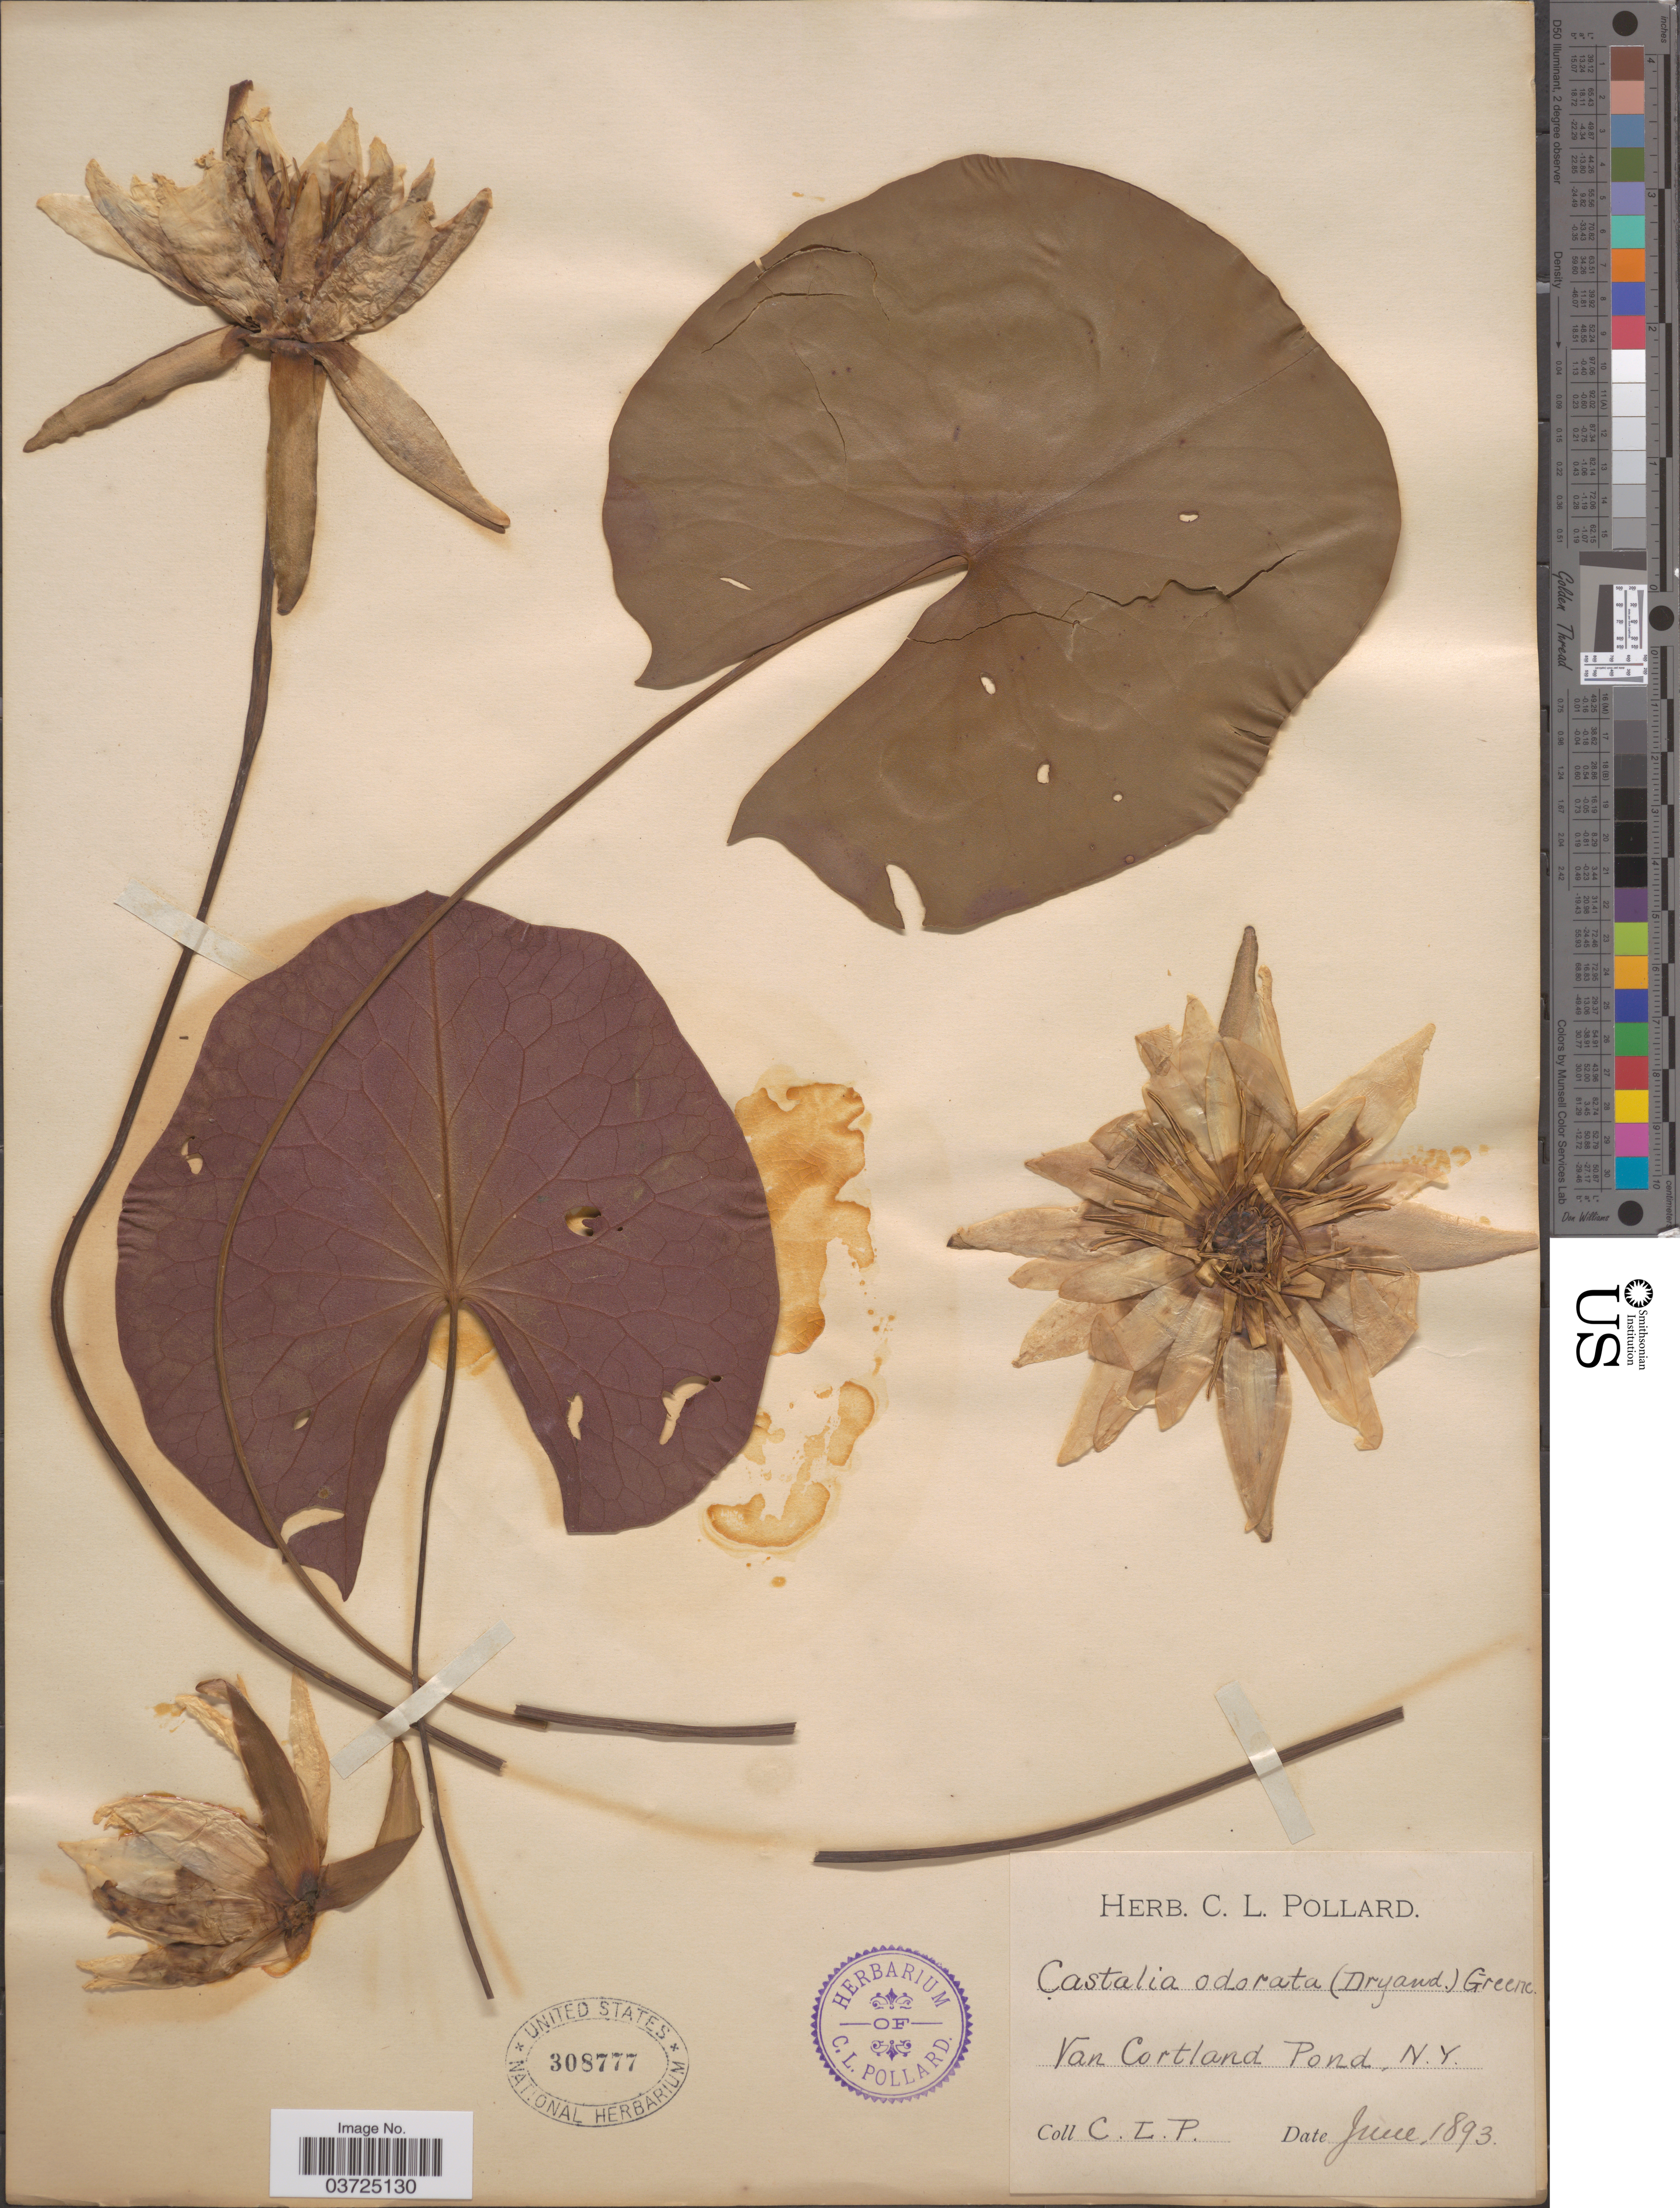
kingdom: Plantae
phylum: Tracheophyta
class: Magnoliopsida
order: Nymphaeales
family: Nymphaeaceae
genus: Nymphaea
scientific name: Nymphaea odorata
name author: Aiton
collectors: C. L. Pollard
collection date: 1893-06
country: United States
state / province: New York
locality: Van Cortland Pond.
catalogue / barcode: US 308777